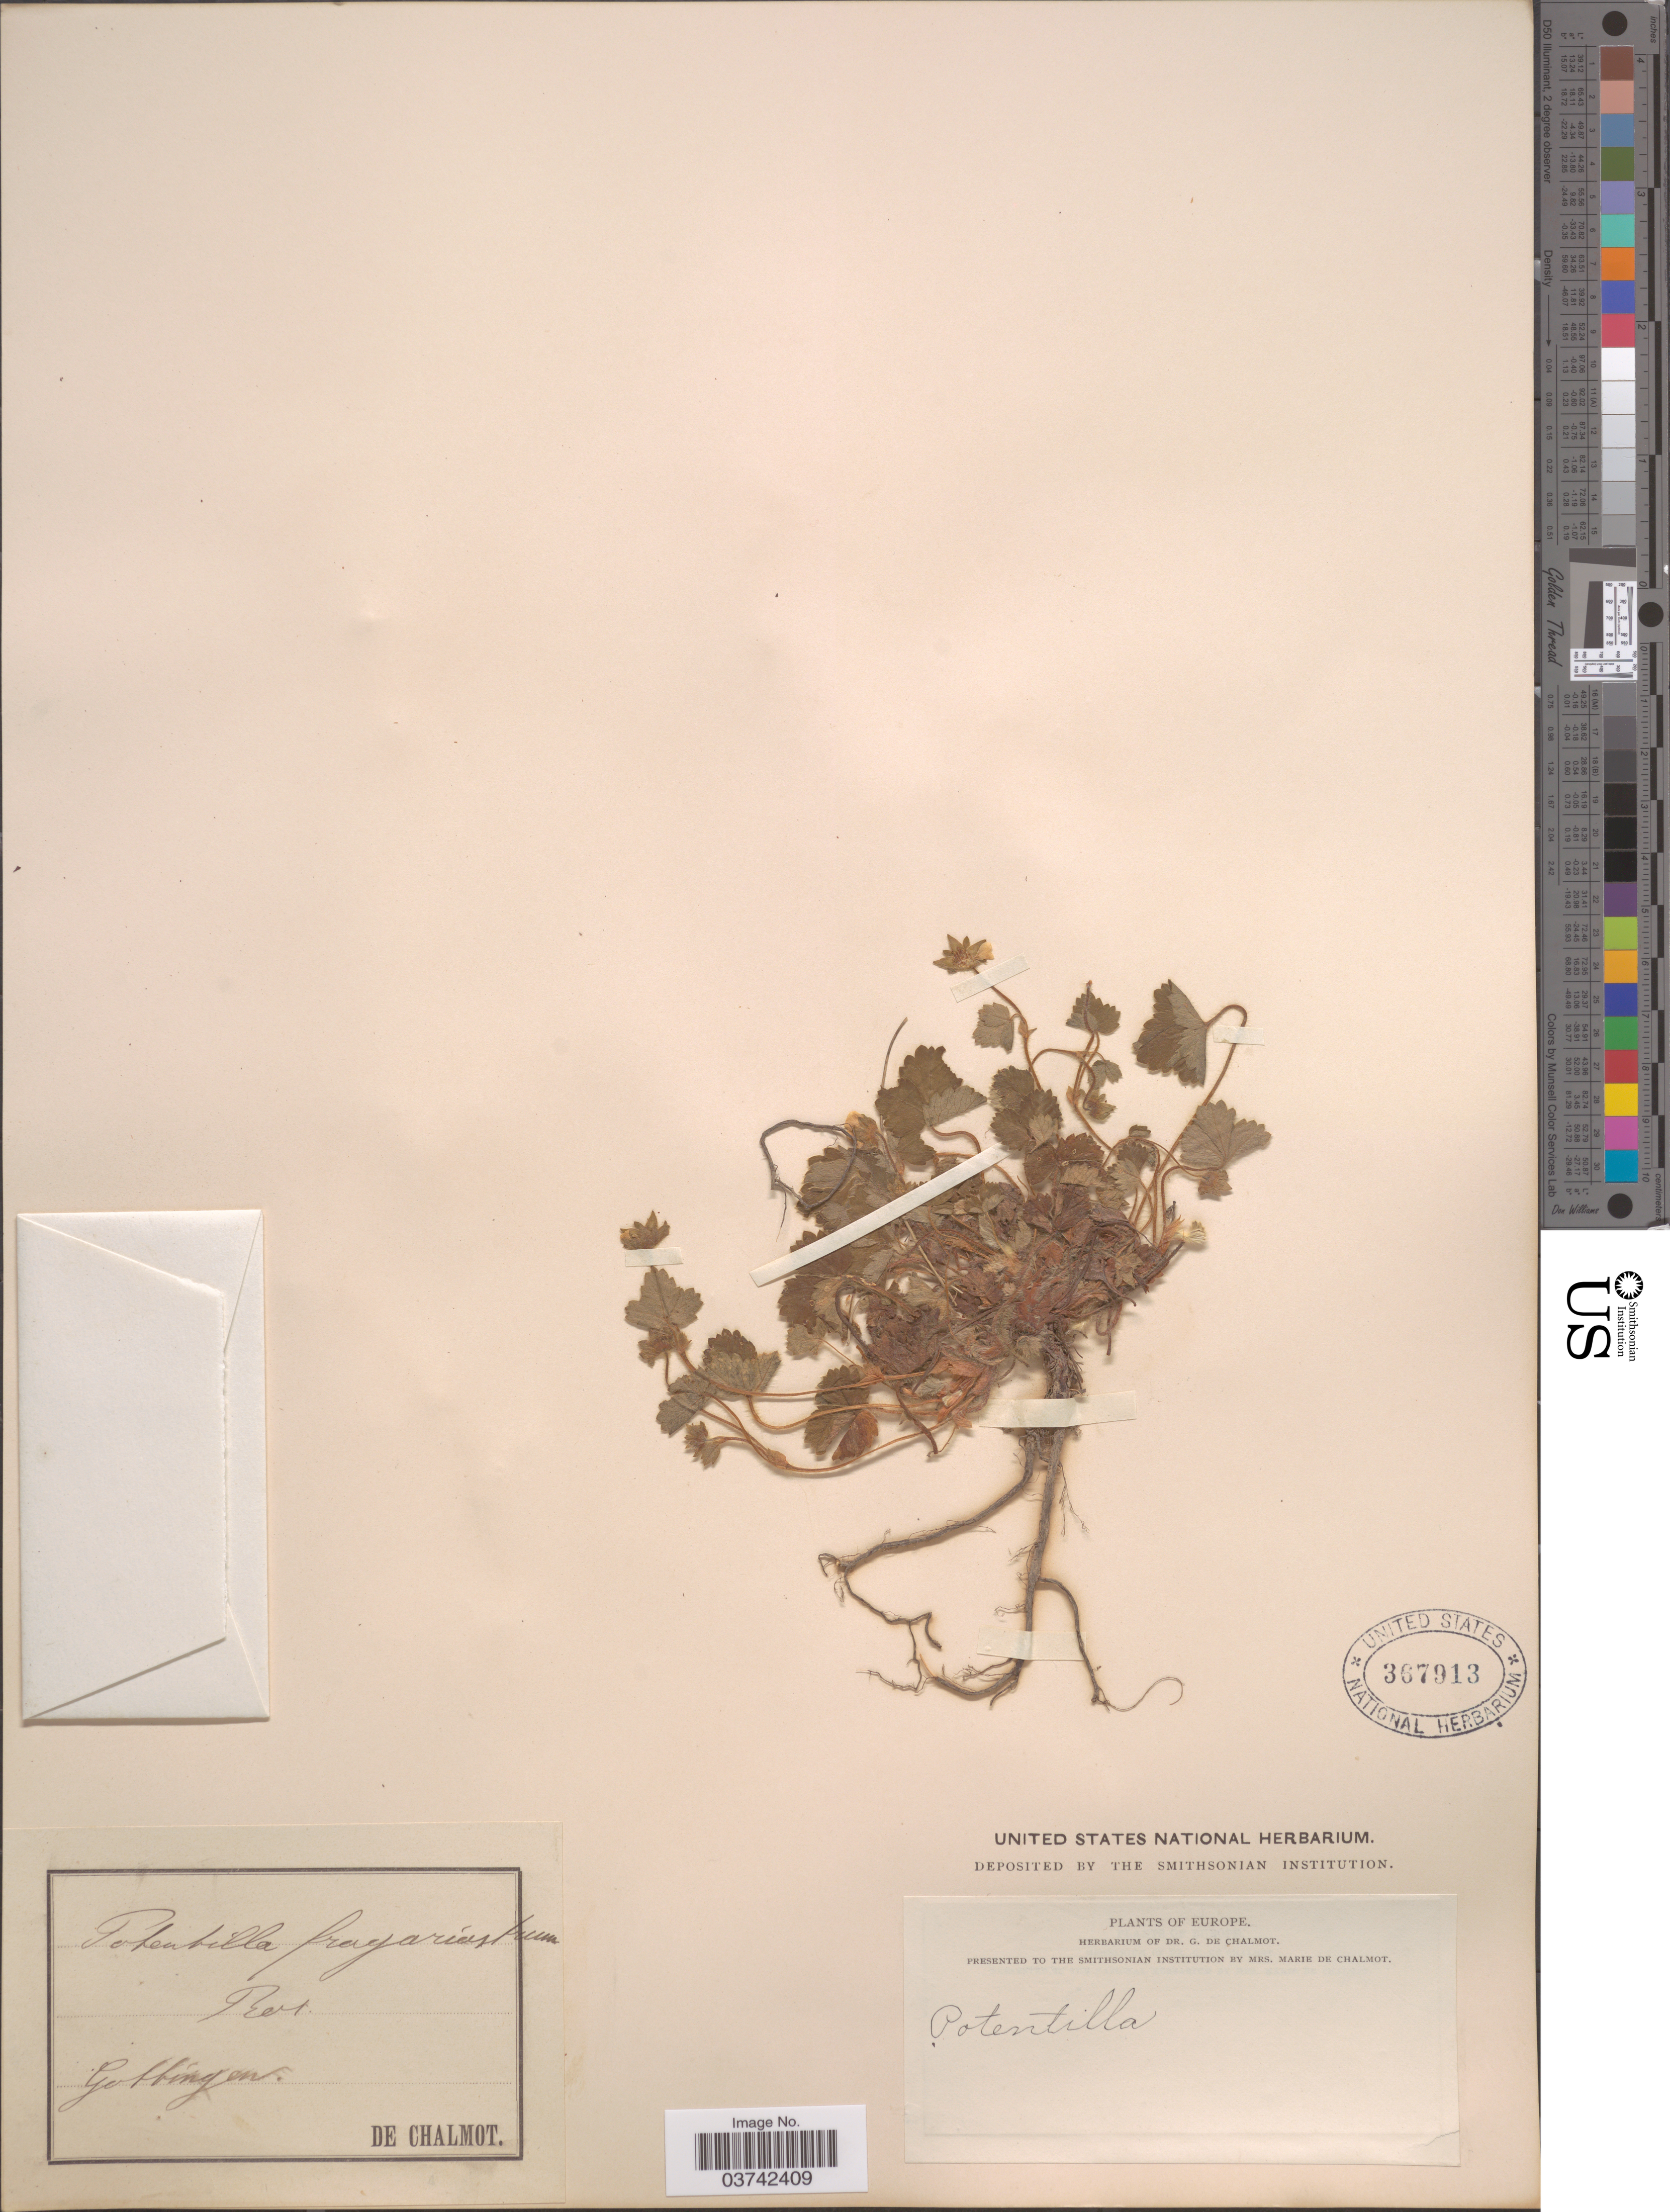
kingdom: Plantae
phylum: Tracheophyta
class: Magnoliopsida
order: Rosales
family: Rosaceae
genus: Potentilla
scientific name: Potentilla fragariastrum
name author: Ehrh. ex Pers.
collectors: G. de Chalmot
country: Germany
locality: Europe. Gottingen.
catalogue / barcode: US 367913